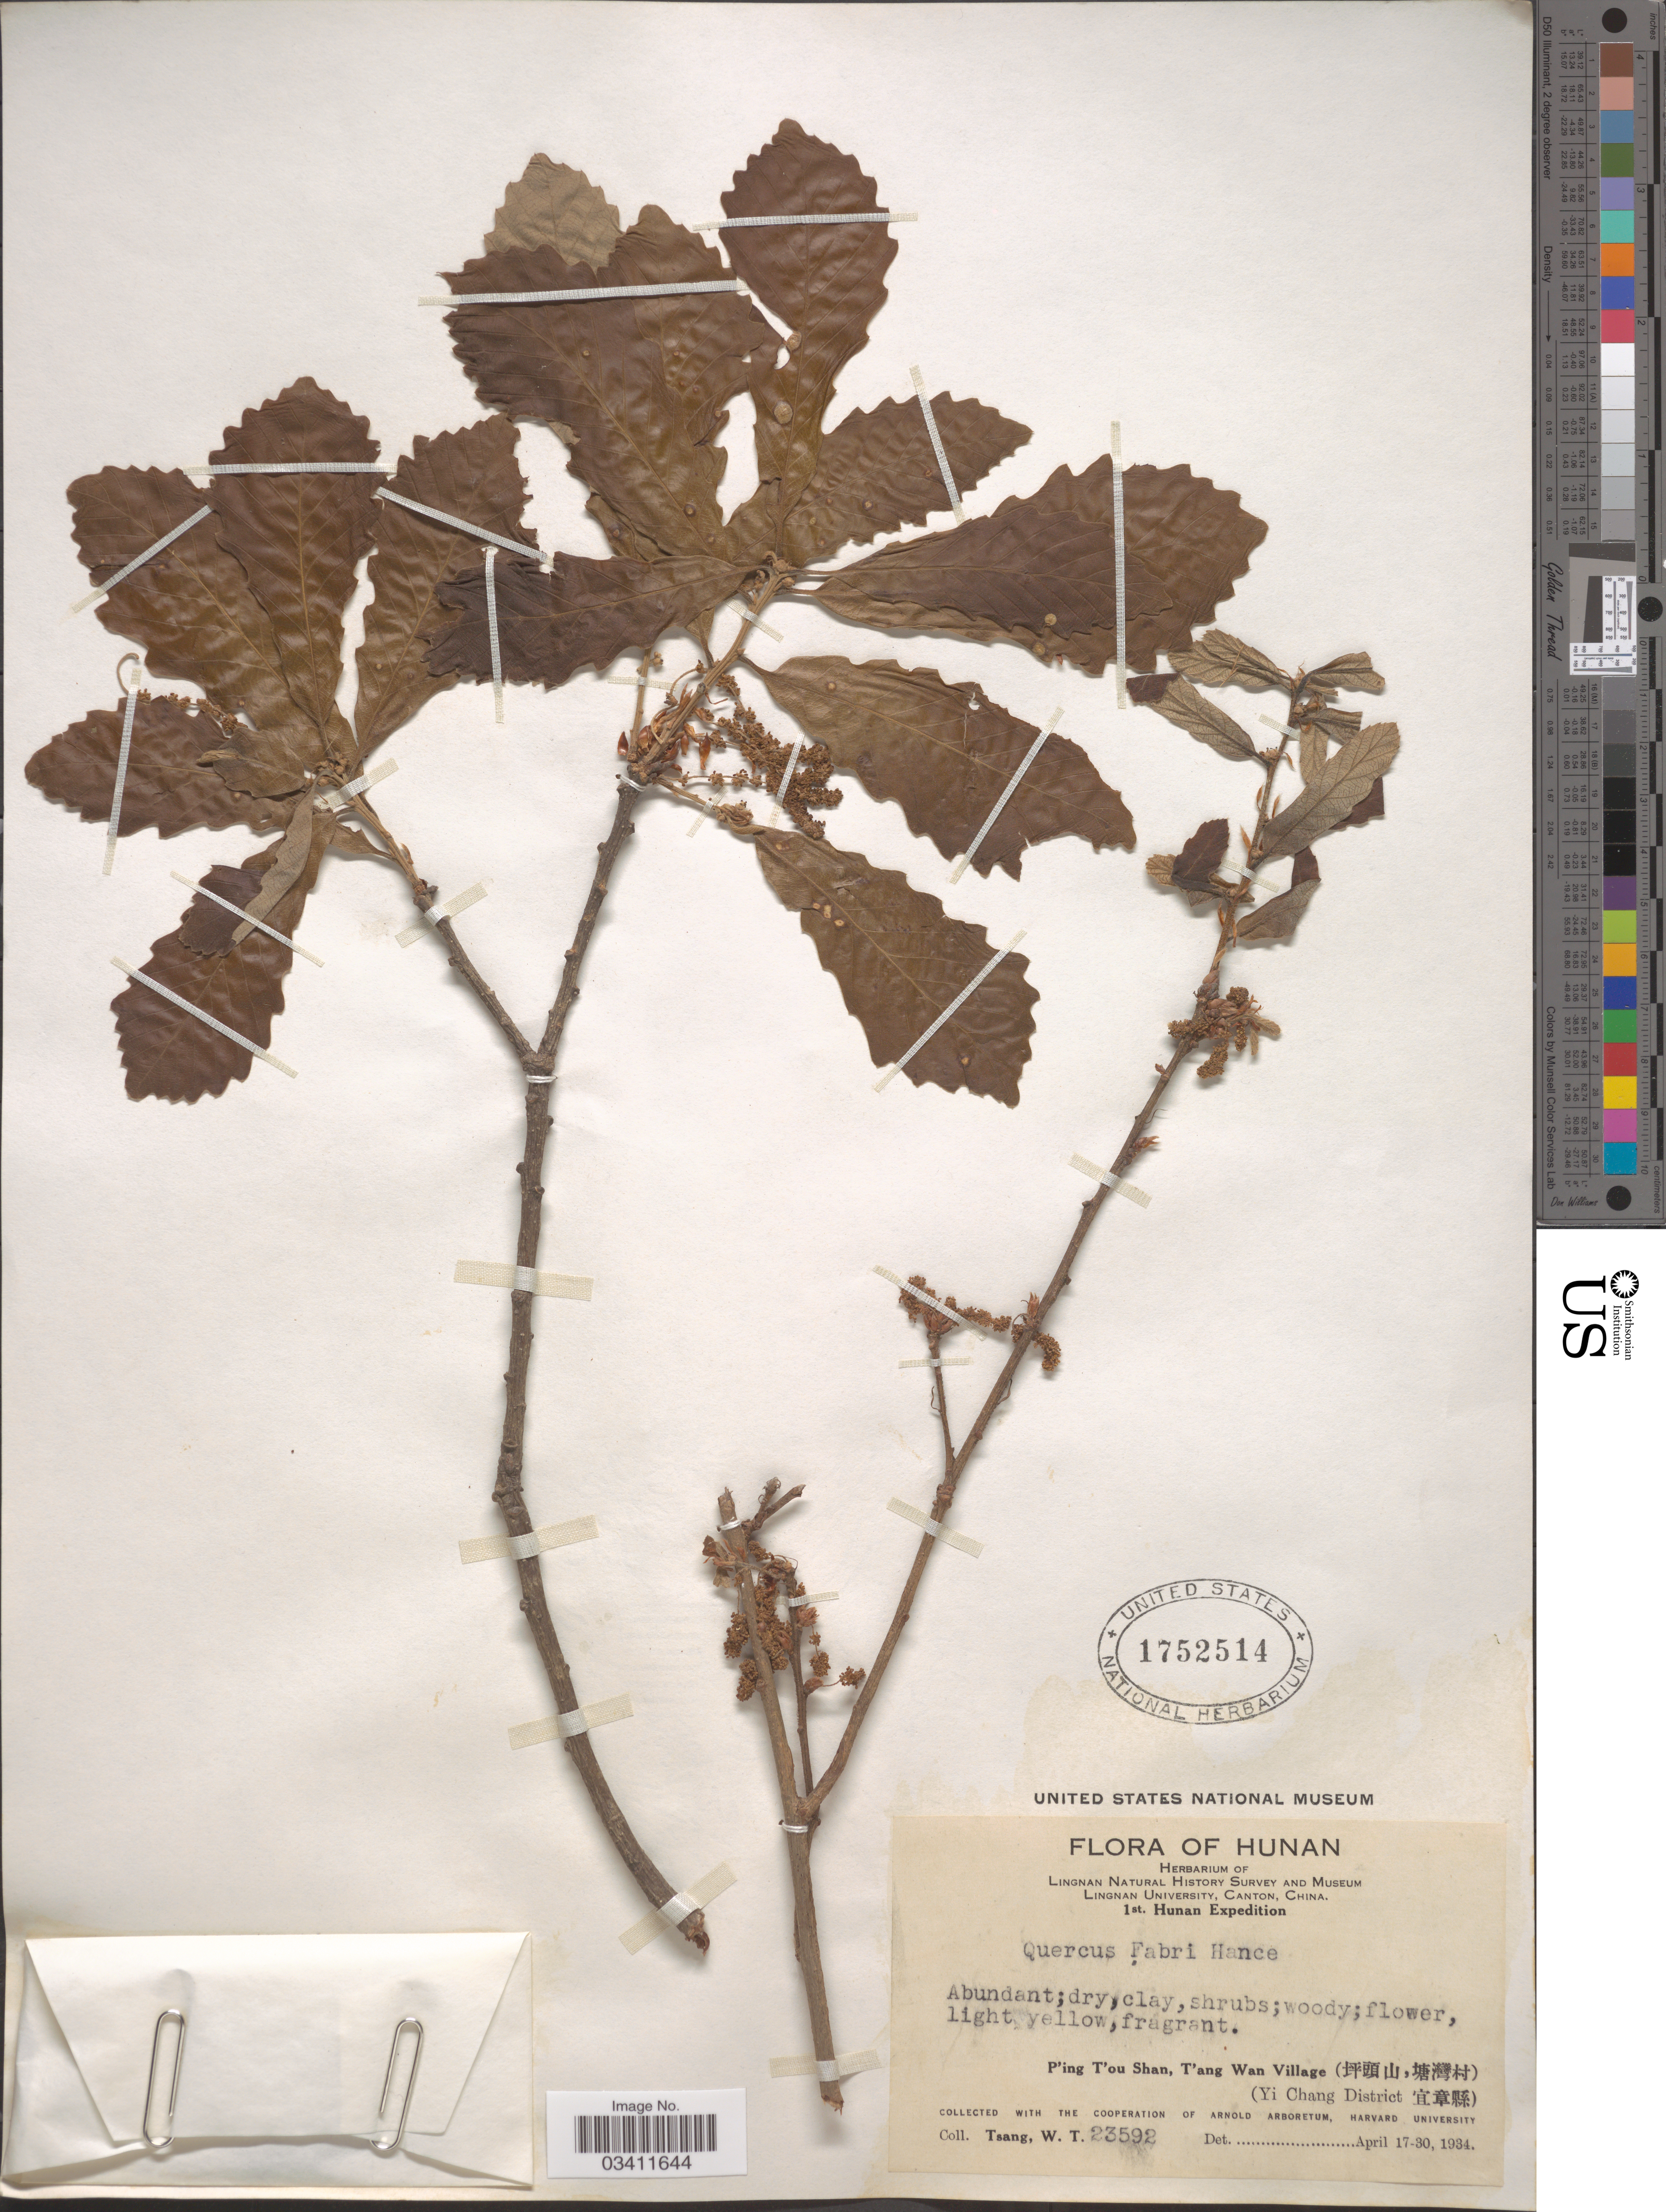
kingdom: Plantae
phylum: Tracheophyta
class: Magnoliopsida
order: Fagales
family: Fagaceae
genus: Quercus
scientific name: Quercus fabrei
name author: Hance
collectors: W. T. Tsang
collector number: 23592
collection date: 1934-04-17/1934-04-30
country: China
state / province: Hunan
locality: P'ing T'ou Shan, T'ang Wan Village (X) (Yi Chang District X).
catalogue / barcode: US 1752514